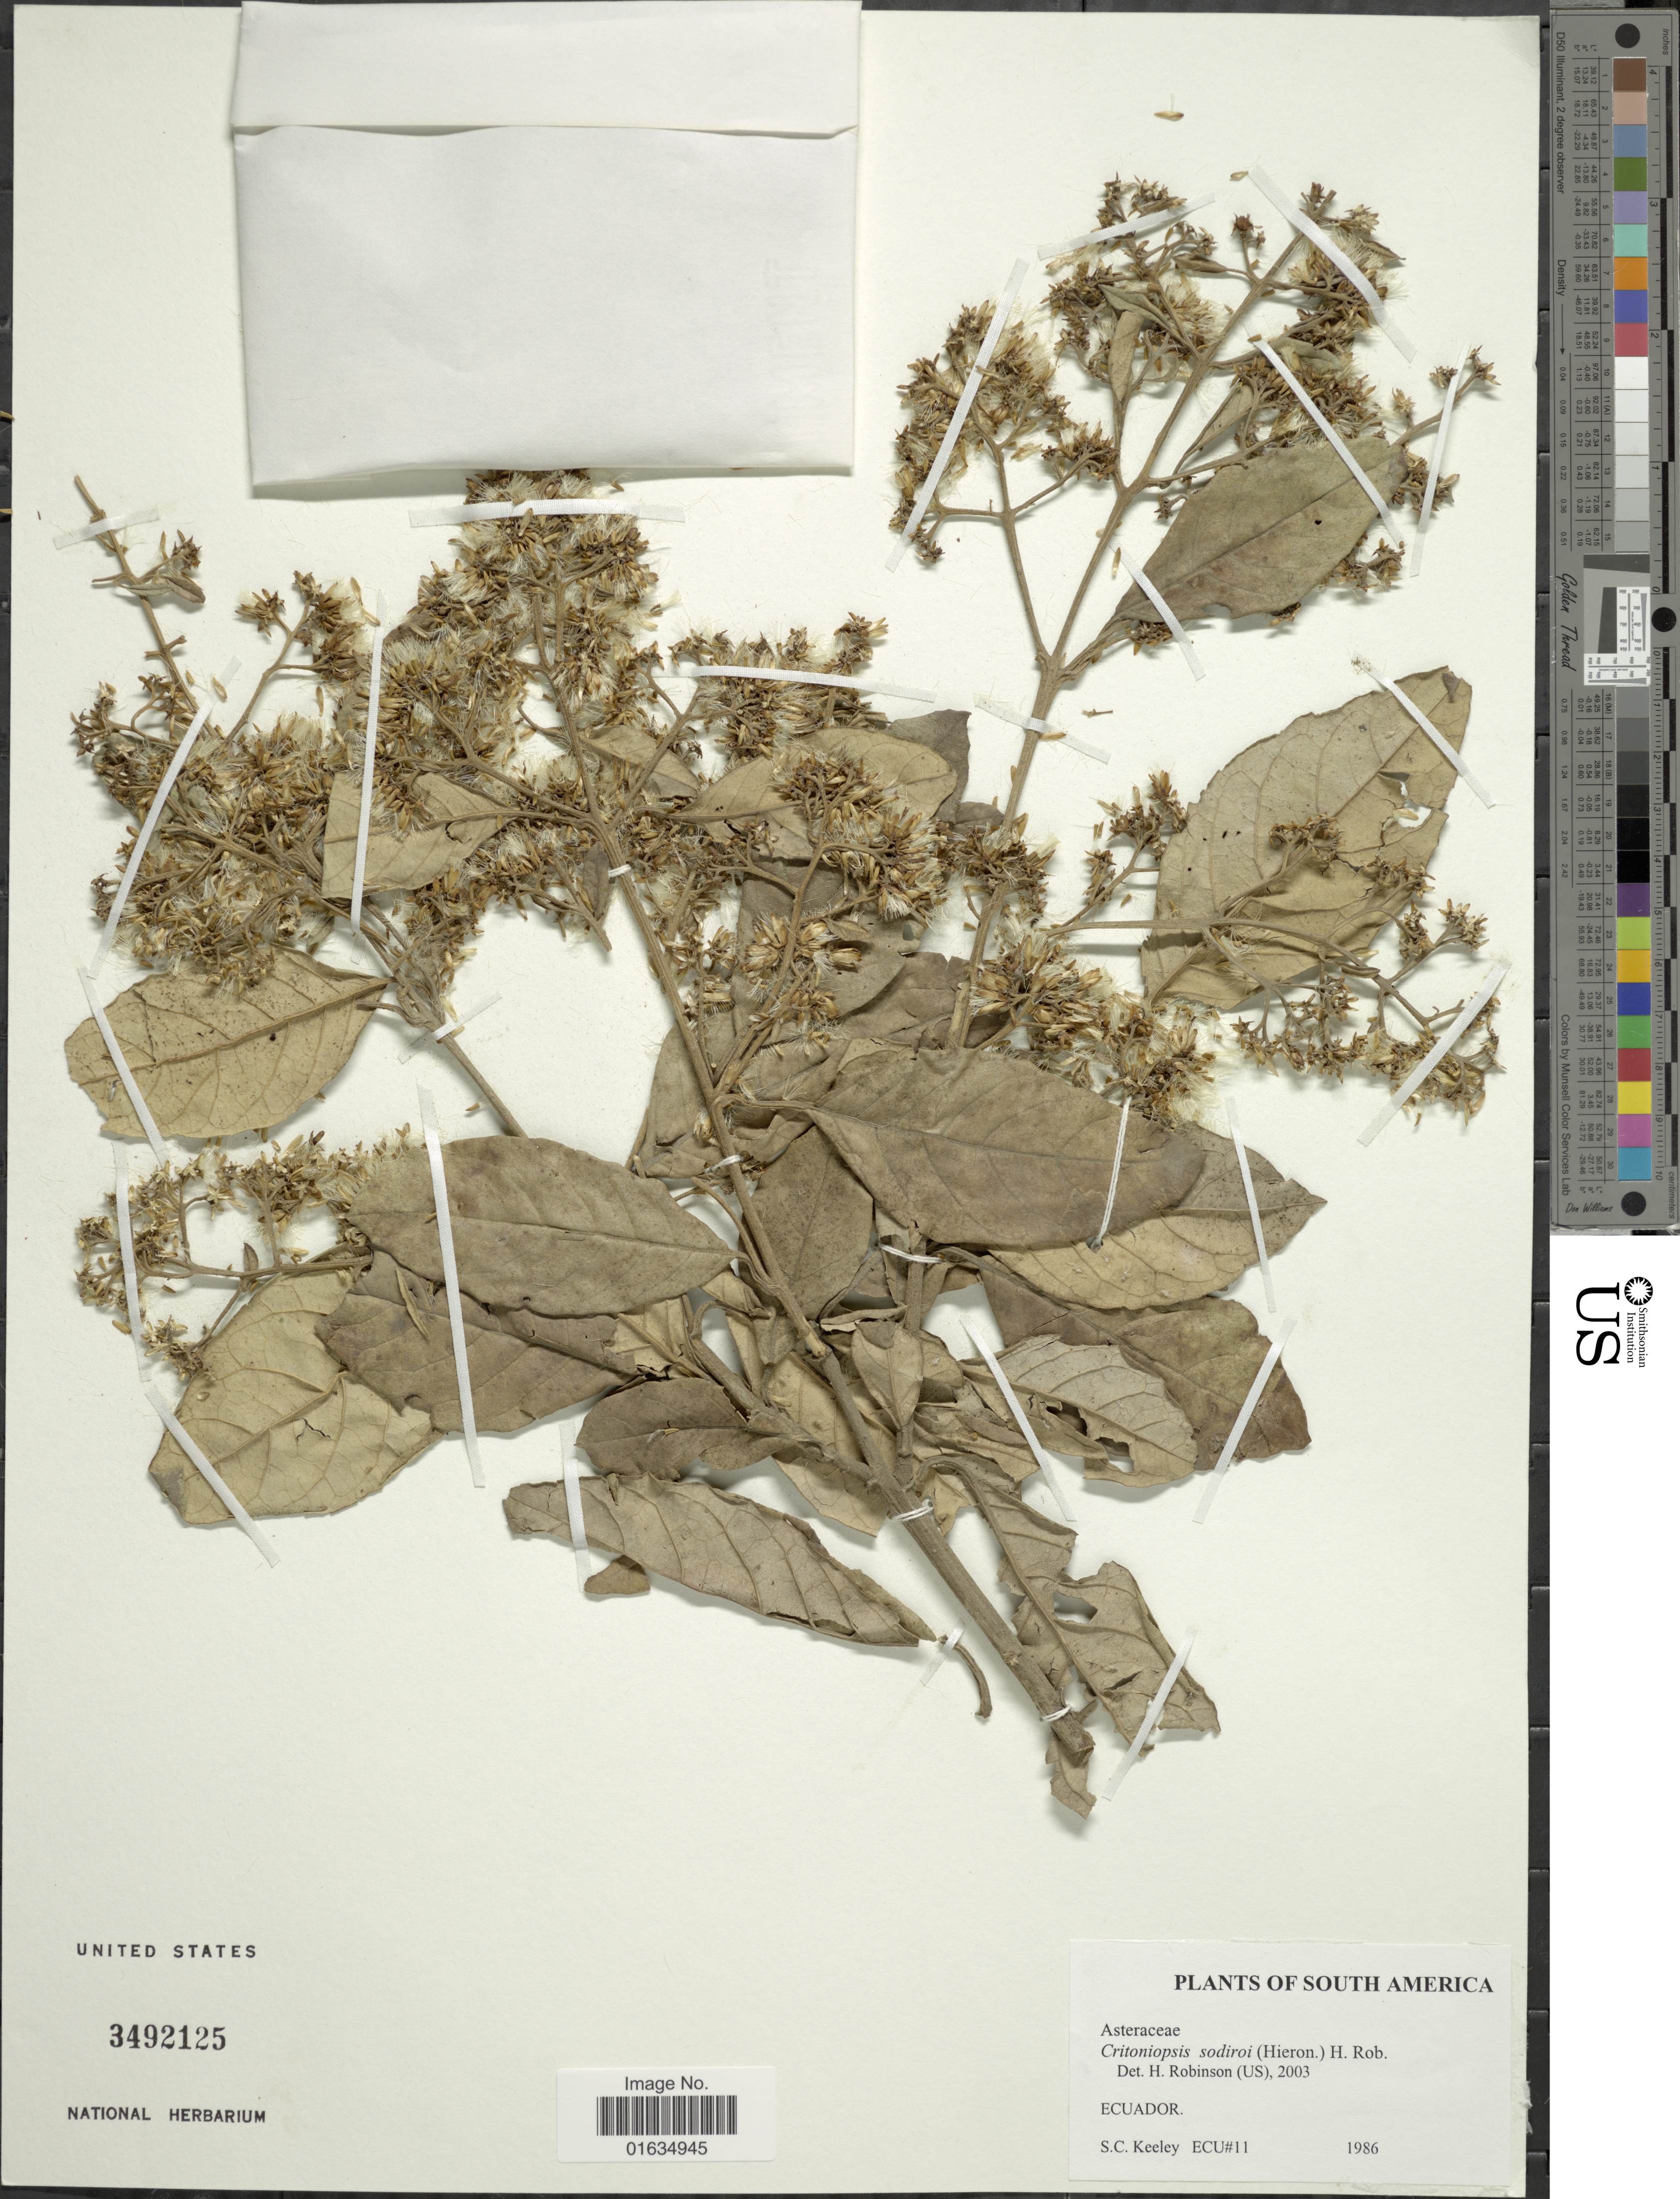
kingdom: Plantae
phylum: Tracheophyta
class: Magnoliopsida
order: Asterales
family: Asteraceae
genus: Critoniopsis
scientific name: Critoniopsis sodiroi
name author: (Hieron. ex Sodiro) H. Rob.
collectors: S. C. Keeley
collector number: ECU11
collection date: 1986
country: Ecuador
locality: South America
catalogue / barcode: US 3492125